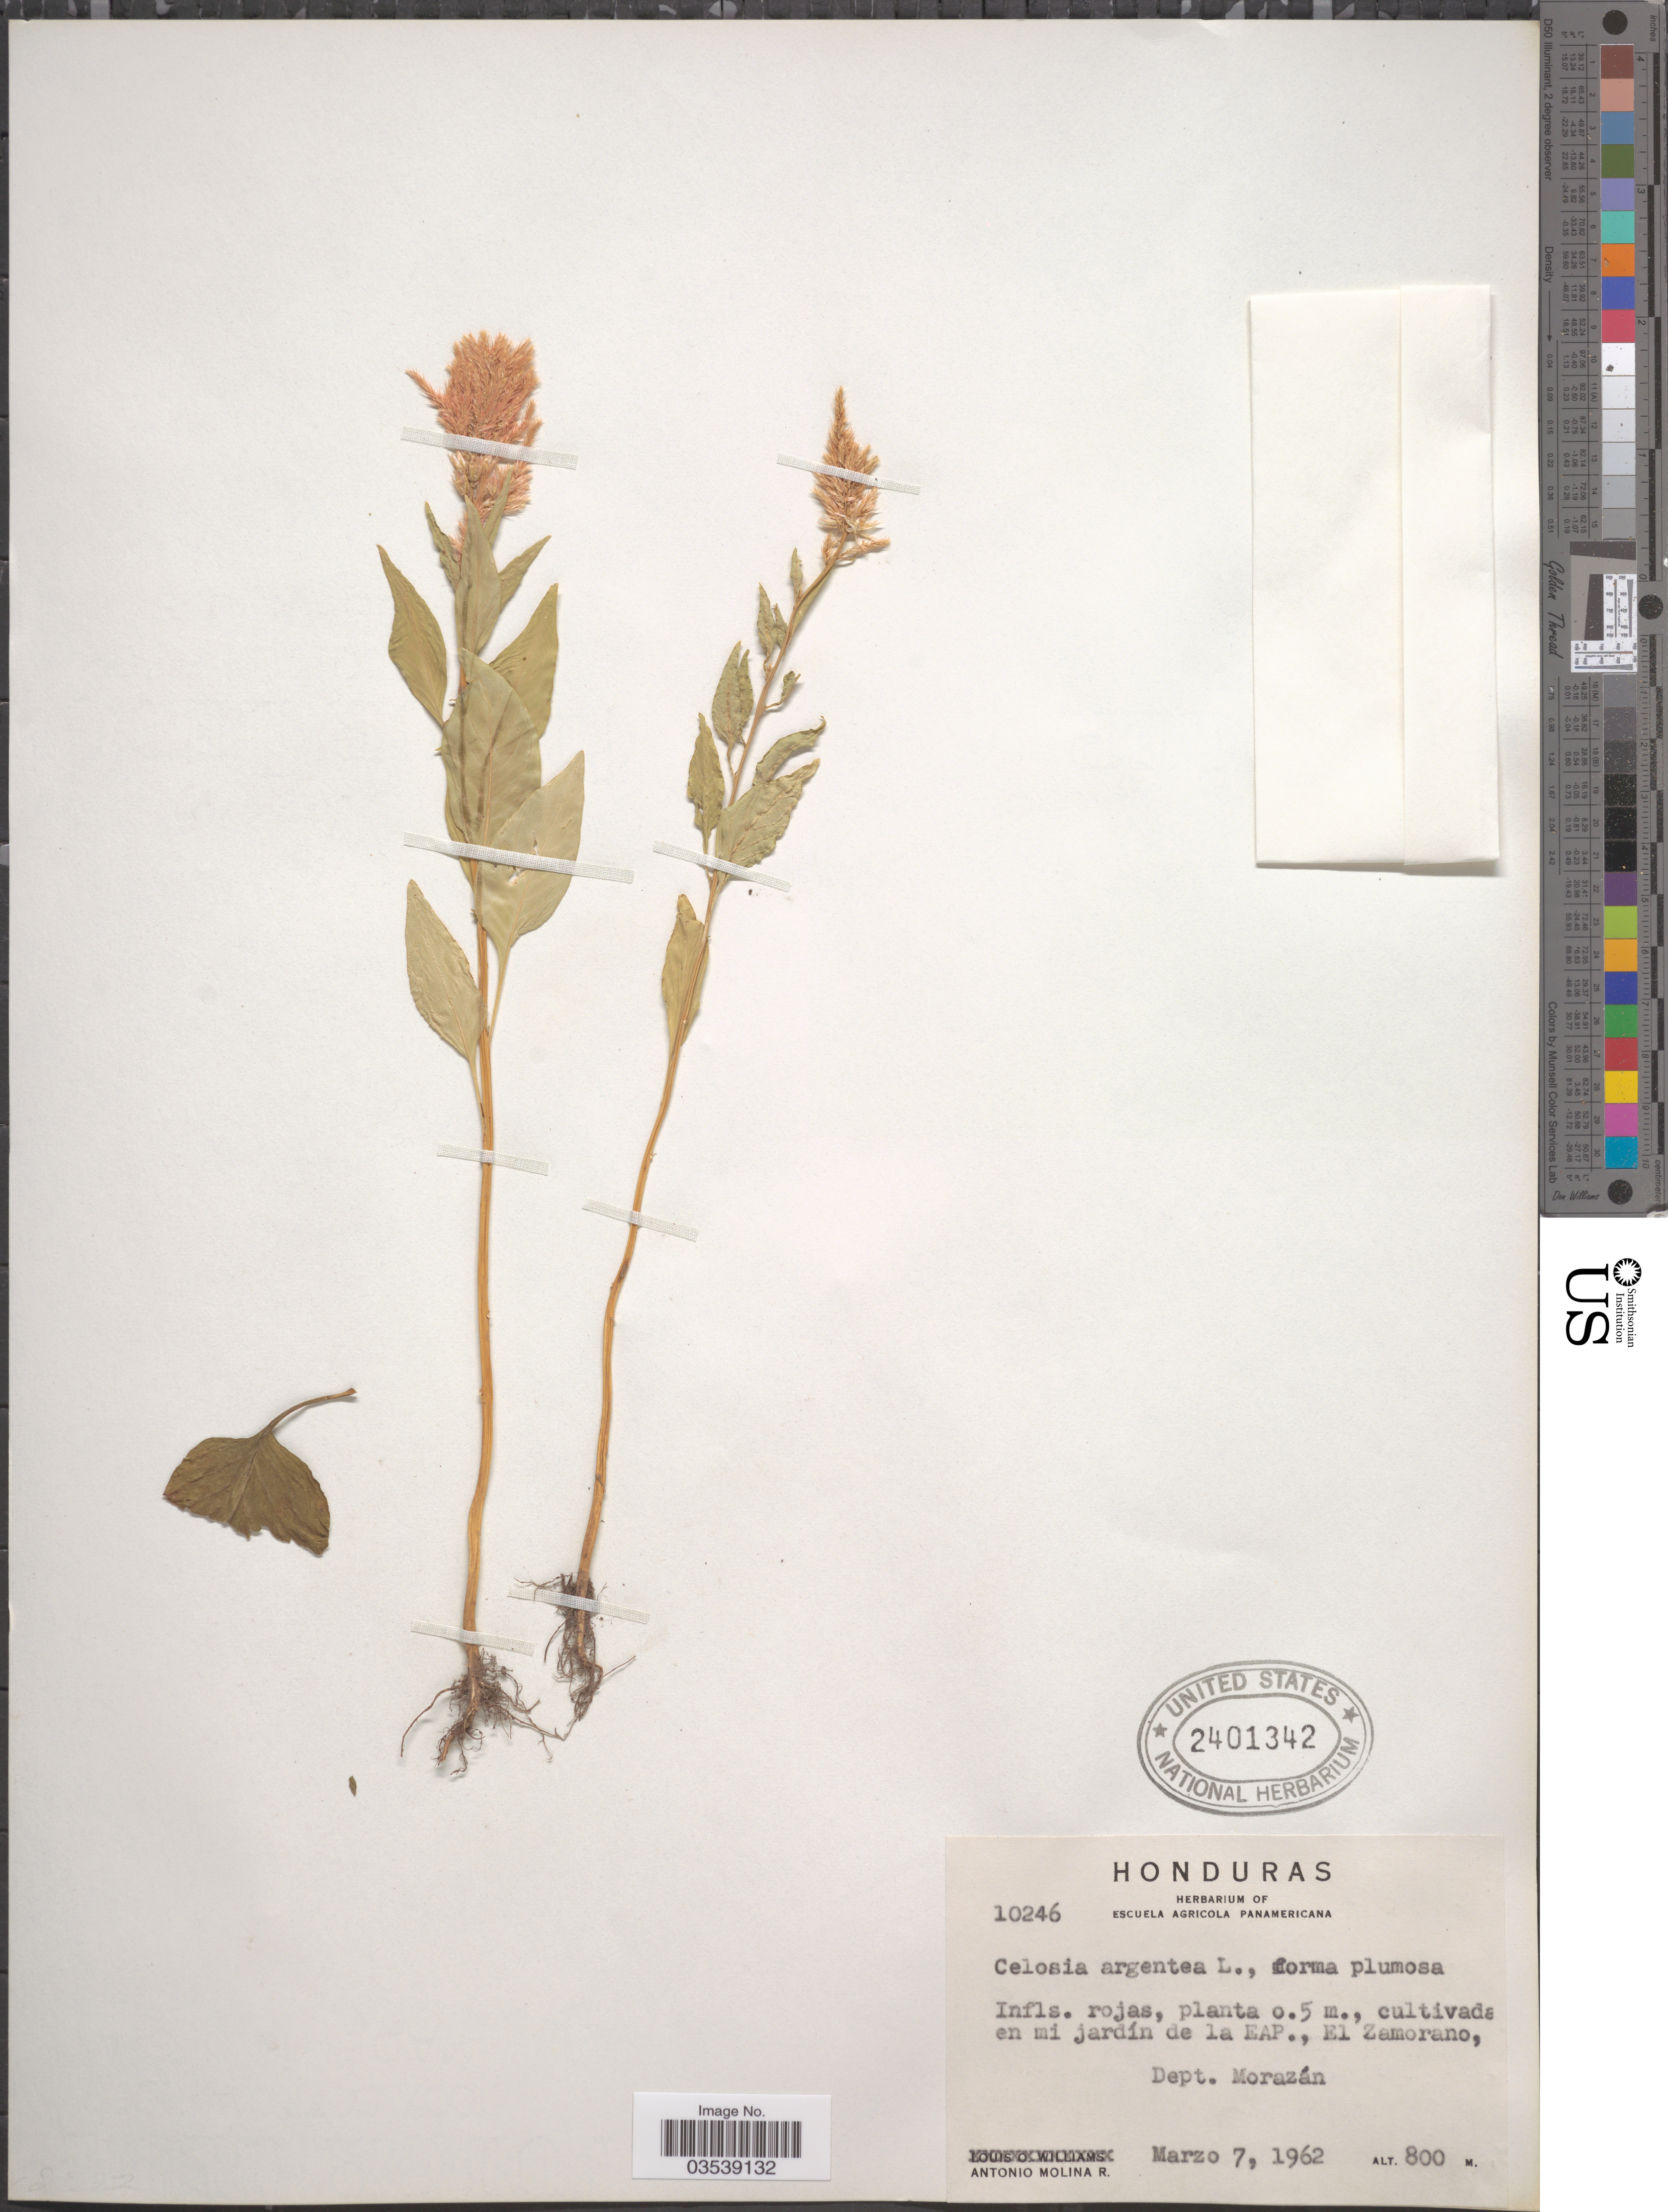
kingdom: Plantae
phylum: Tracheophyta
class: Magnoliopsida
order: Caryophyllales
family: Amaranthaceae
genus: Celosia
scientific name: Celosia argentea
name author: L.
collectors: A. Molina R.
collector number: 10246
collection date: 1962-03-07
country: Honduras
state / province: Fco. Morazán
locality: Cultivada en mi jardín de la EAP., El Zamorano, Dept. Morazán.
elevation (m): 800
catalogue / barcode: US 2401342